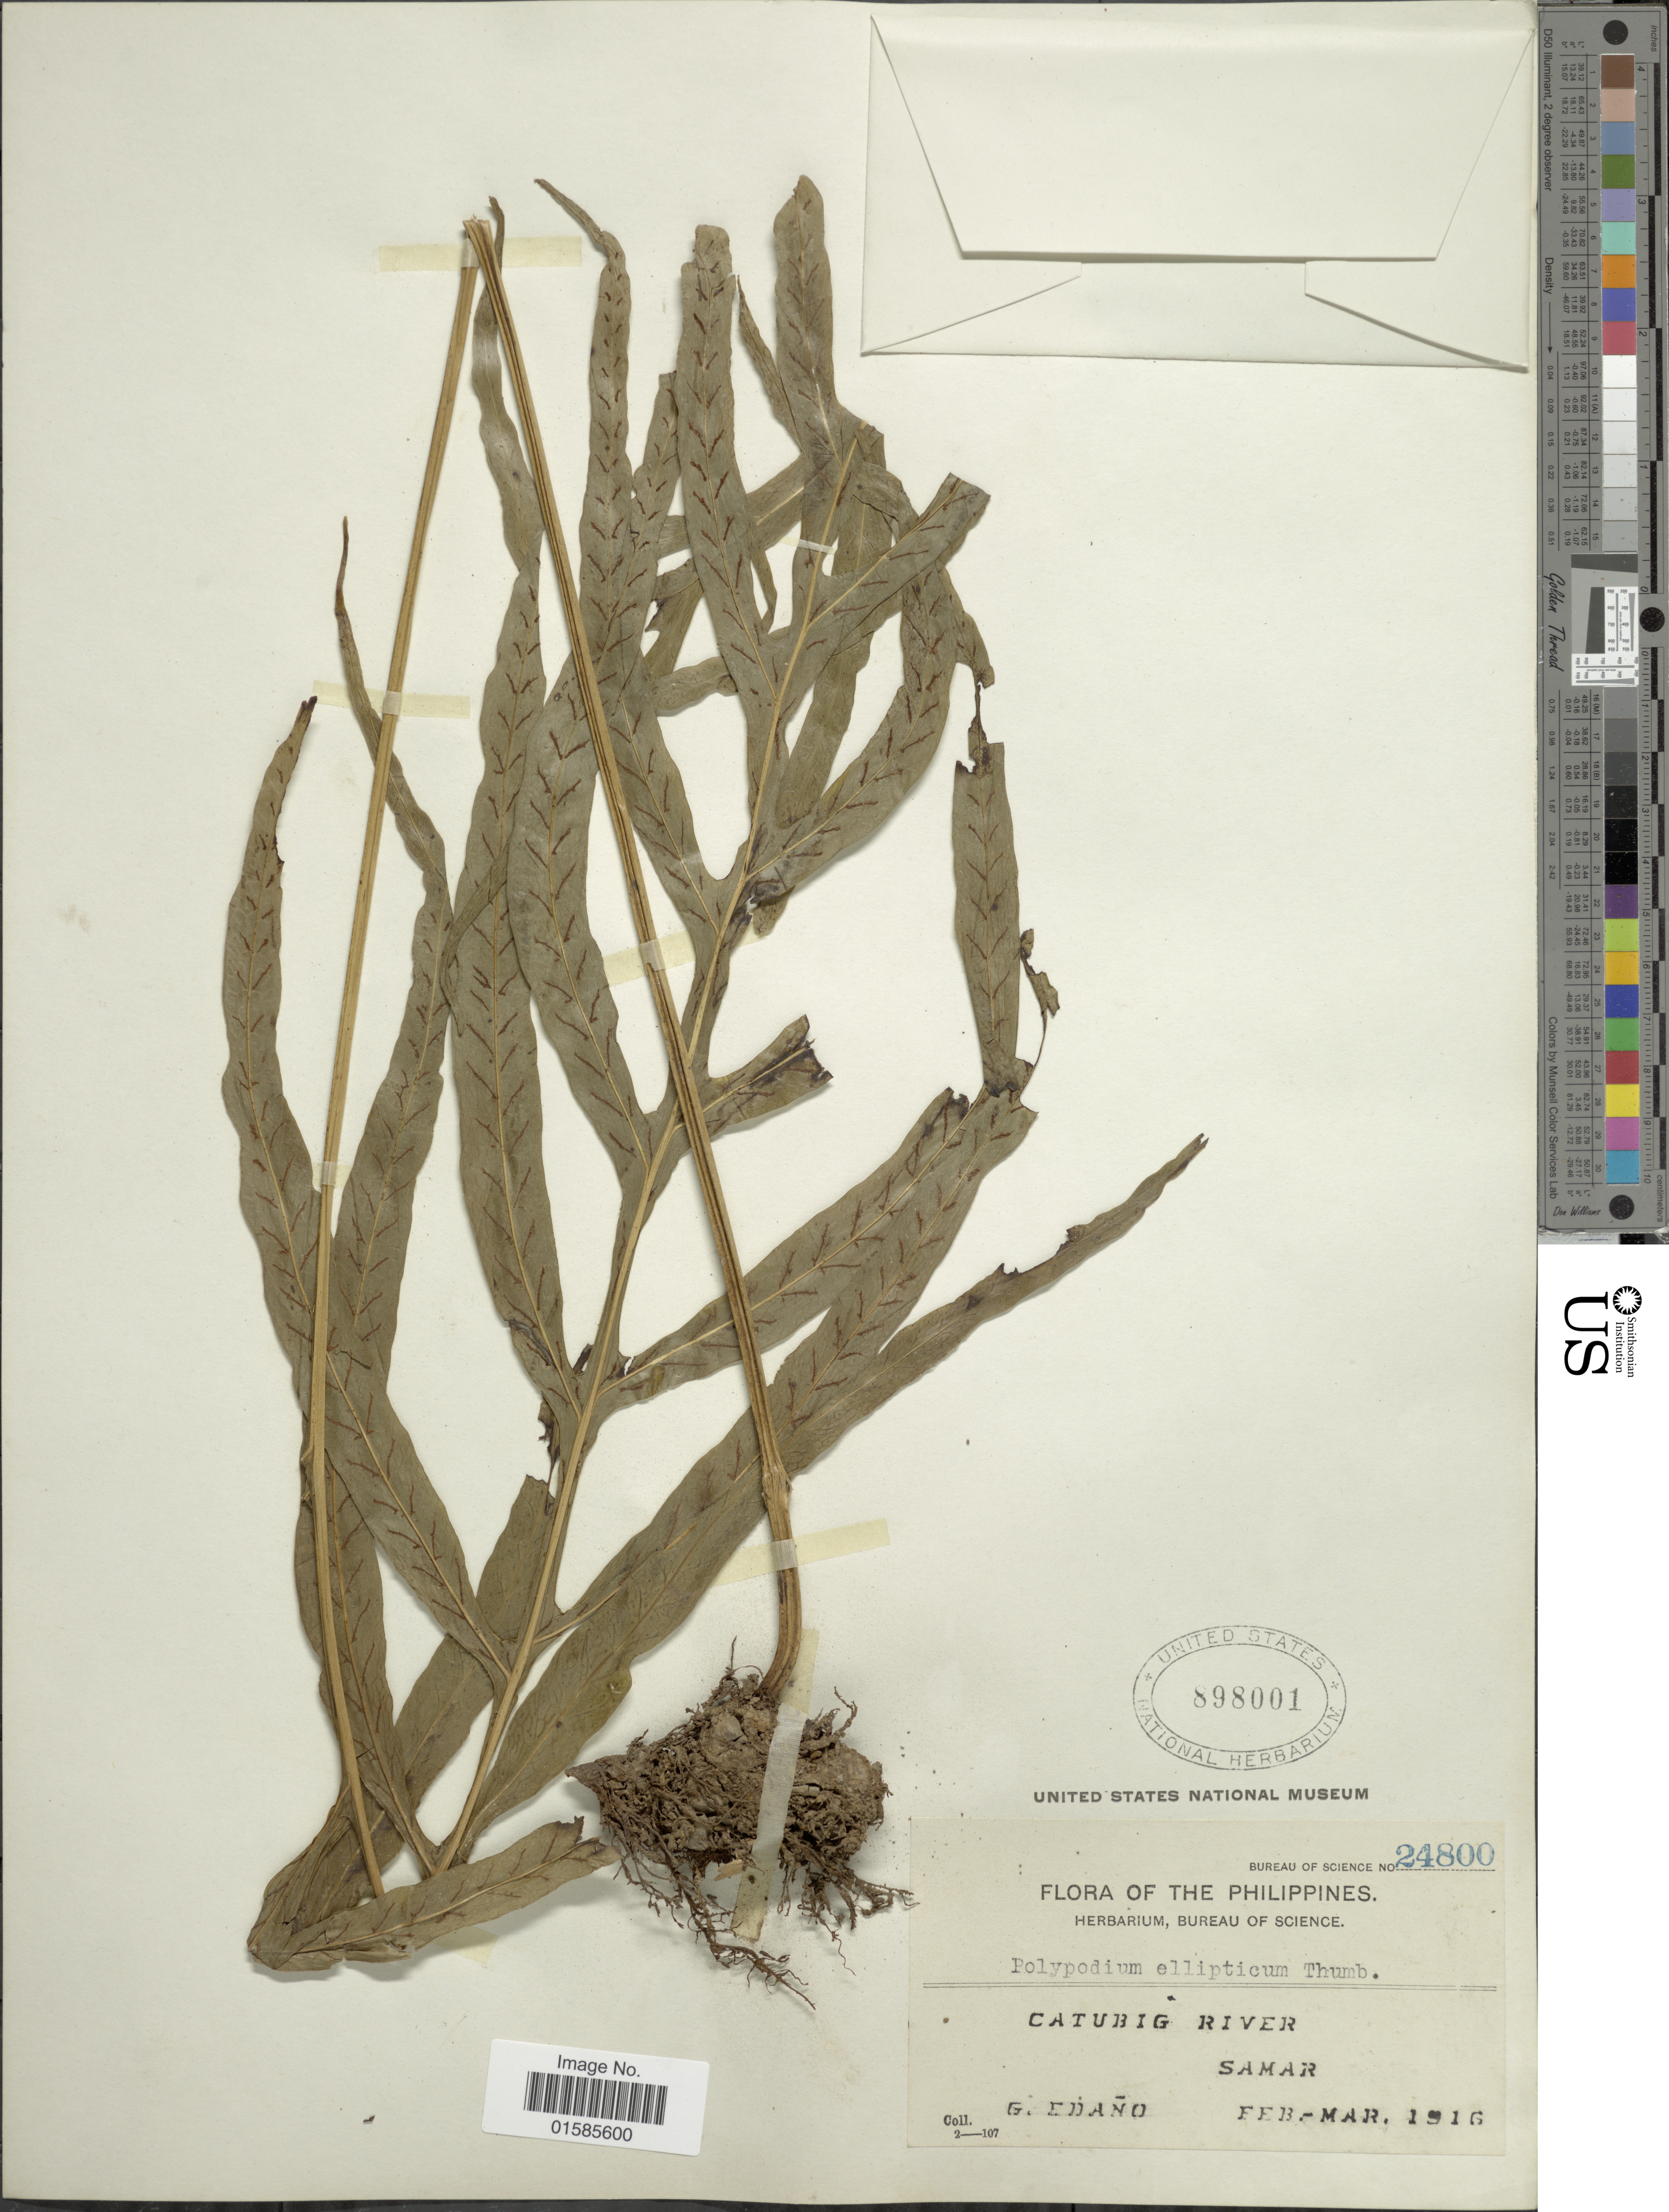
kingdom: Plantae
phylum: Tracheophyta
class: Polypodiopsida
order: Polypodiales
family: Polypodiaceae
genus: Leptochilus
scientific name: Leptochilus ellipticus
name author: (Thunb.) Noot.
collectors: G. Edaño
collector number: Bureau of Science 24800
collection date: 1916-02/1916-03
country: Philippines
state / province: Eastern Visayas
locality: The Philippines, Catubig River, Samar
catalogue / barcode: US 898001